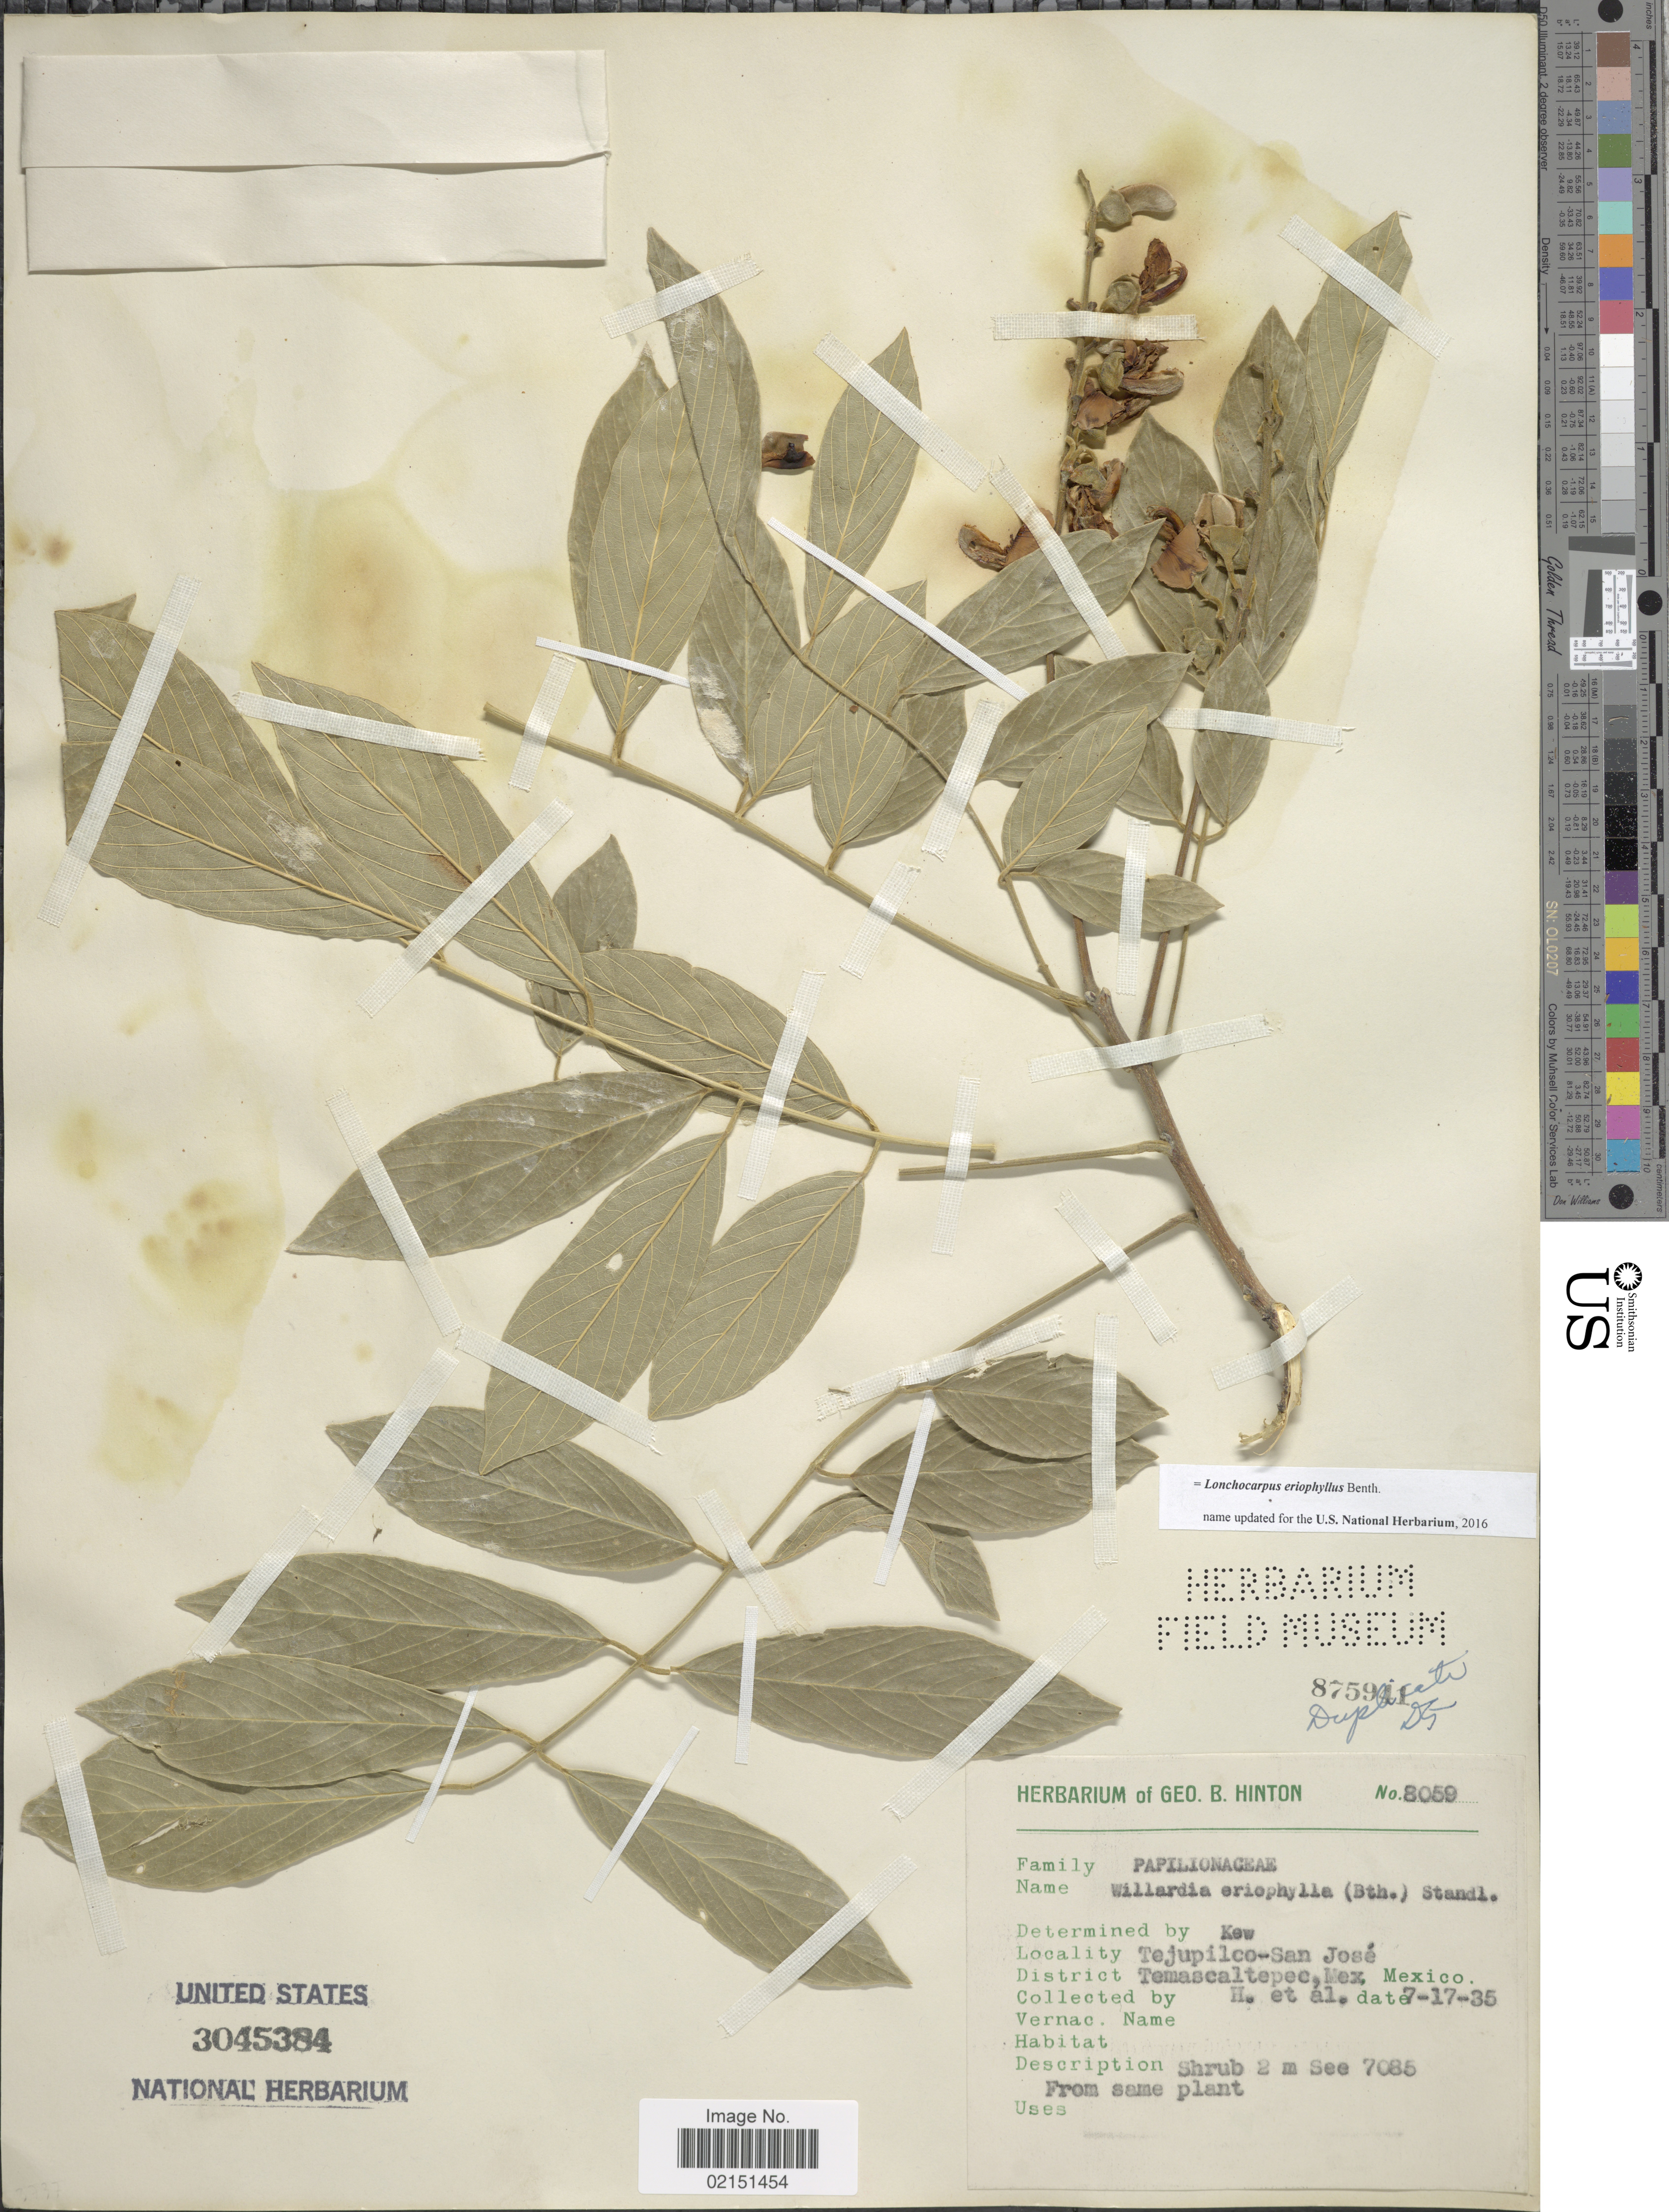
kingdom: Plantae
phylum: Tracheophyta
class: Magnoliopsida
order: Fabales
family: Fabaceae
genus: Lonchocarpus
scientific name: Lonchocarpus eriophyllus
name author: Benth.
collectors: G. B. Hinton & et al.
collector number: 8059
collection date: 1935-07-17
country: Mexico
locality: Tejupilco-San Jose, Temascaltepec, Mex., Mexico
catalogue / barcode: US 3045384